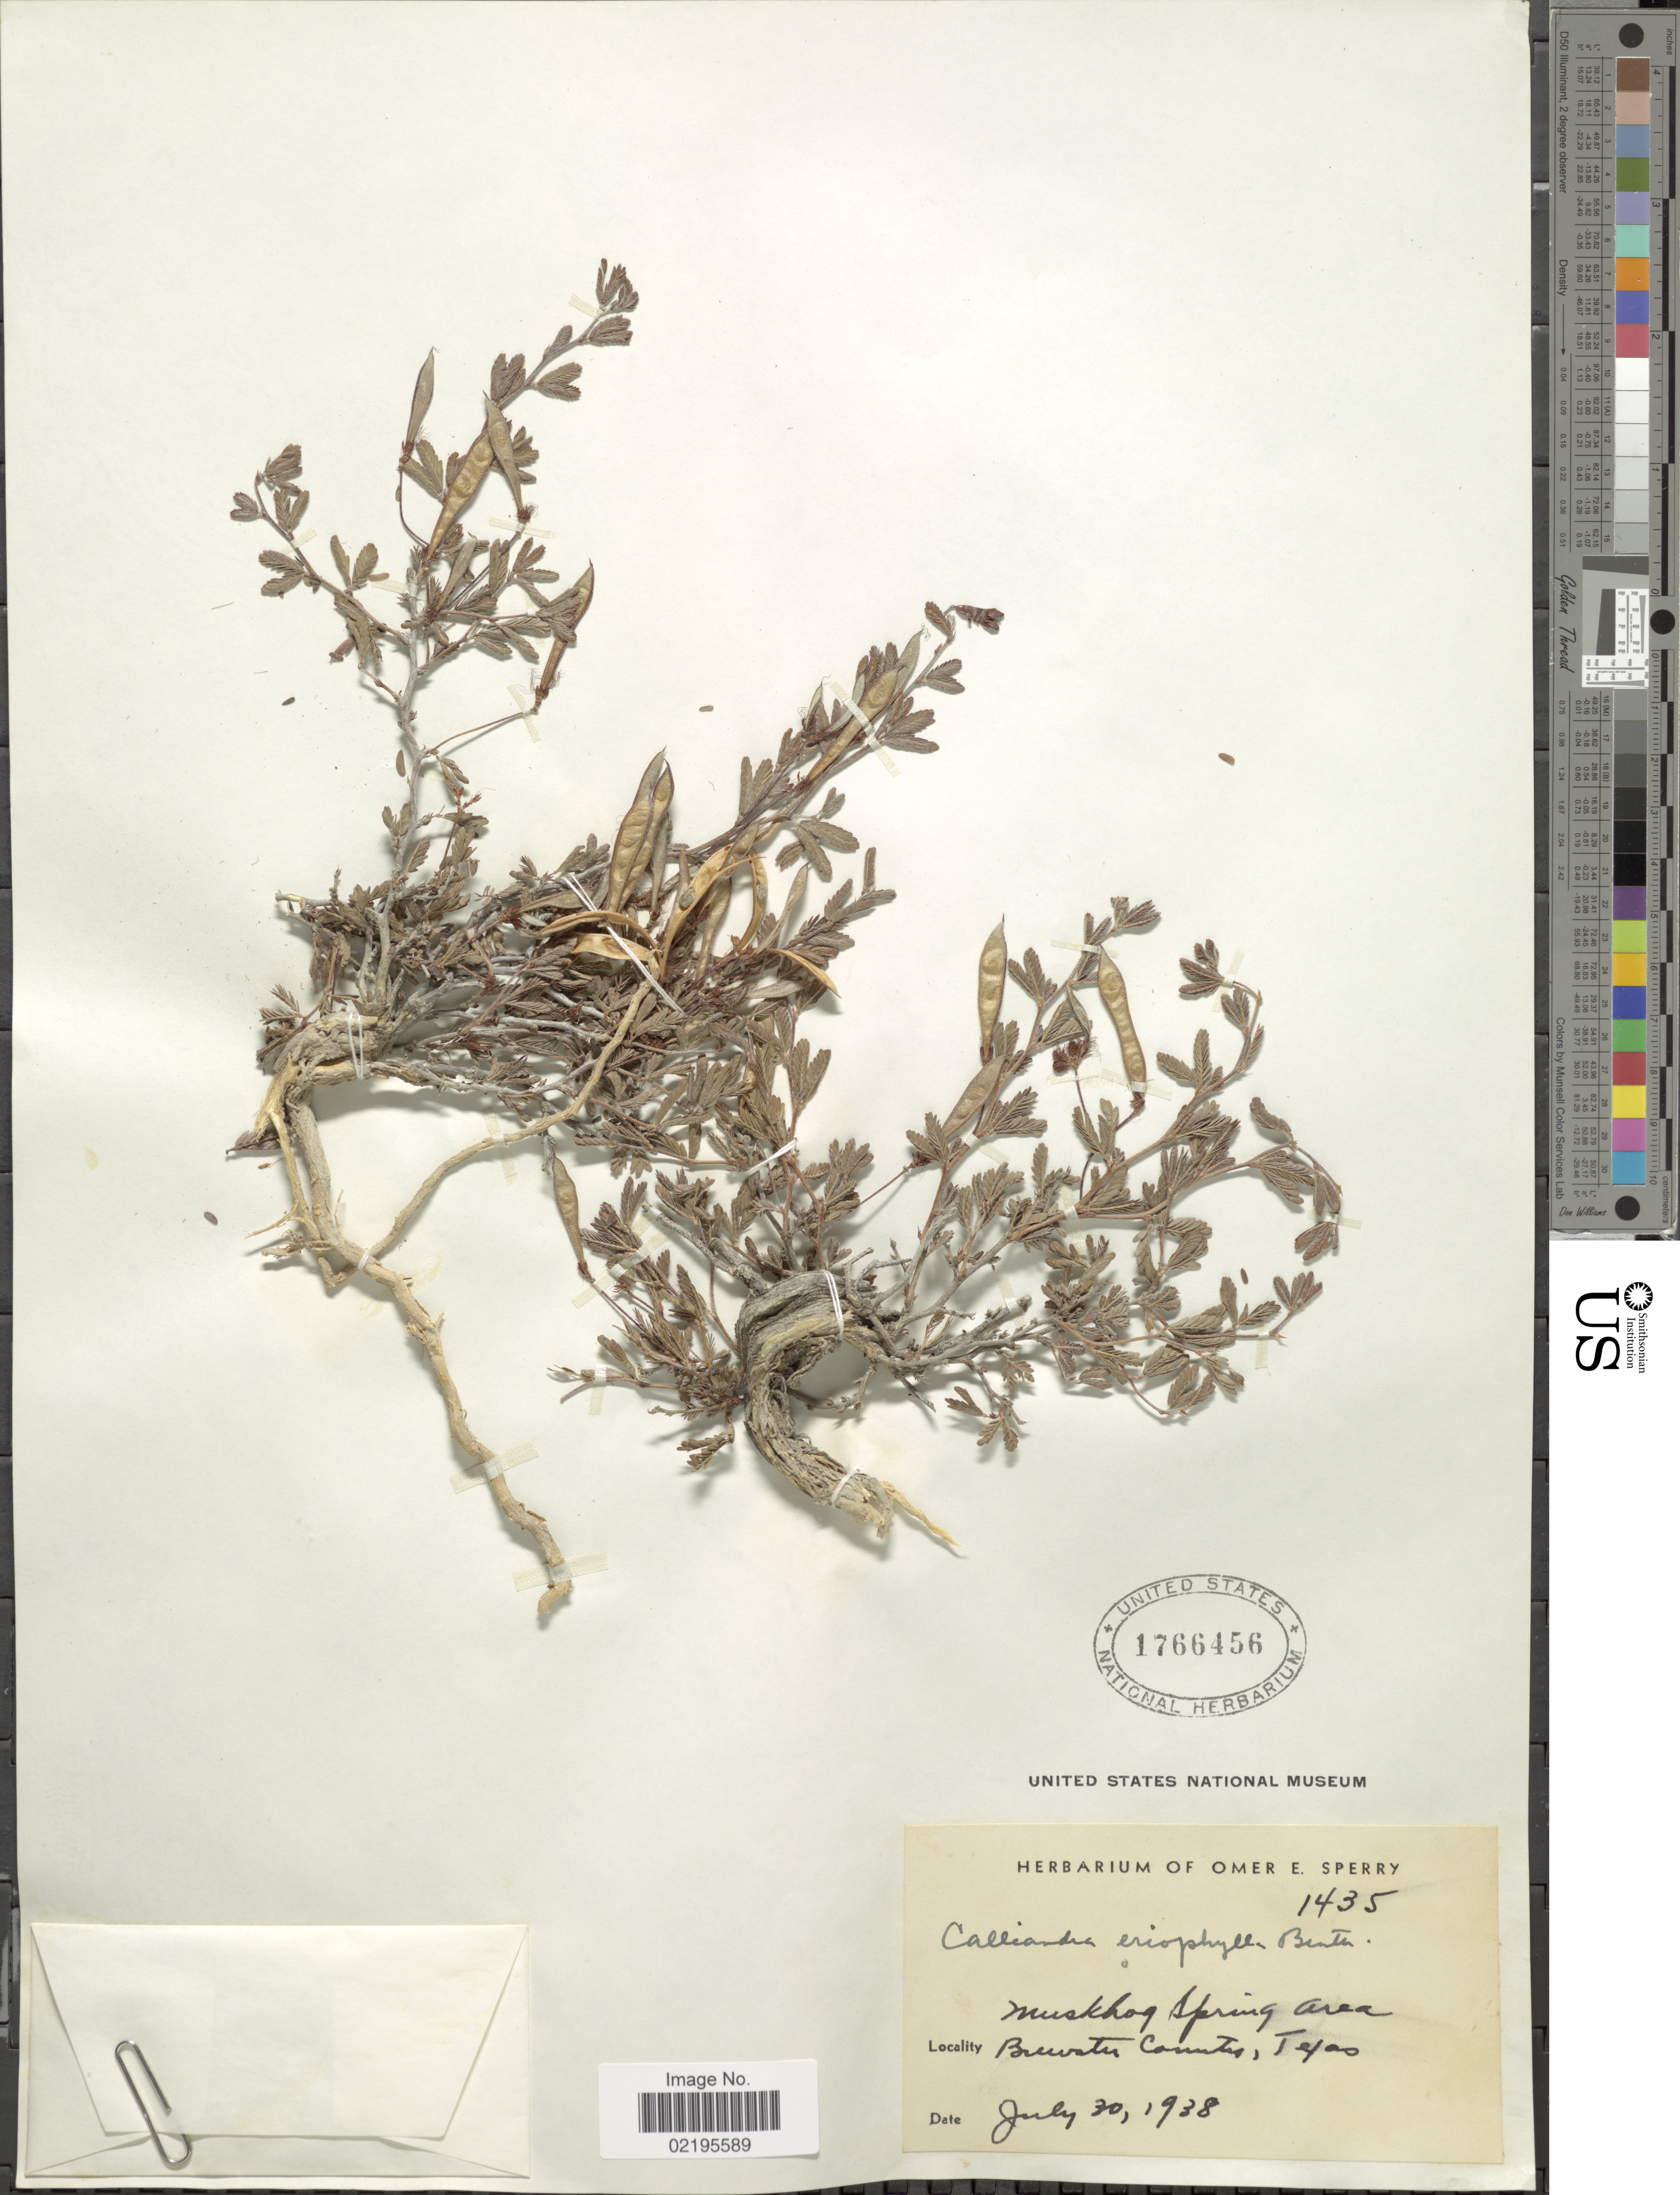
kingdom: Plantae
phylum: Tracheophyta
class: Magnoliopsida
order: Fabales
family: Fabaceae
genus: Calliandra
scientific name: Calliandra eriophylla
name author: Benth.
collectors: ex. herb. Omer E. Sperry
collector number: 1435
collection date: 1938-07-30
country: United States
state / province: Texas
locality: Muskhog Spring Area, Brewster County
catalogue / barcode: US 1766456